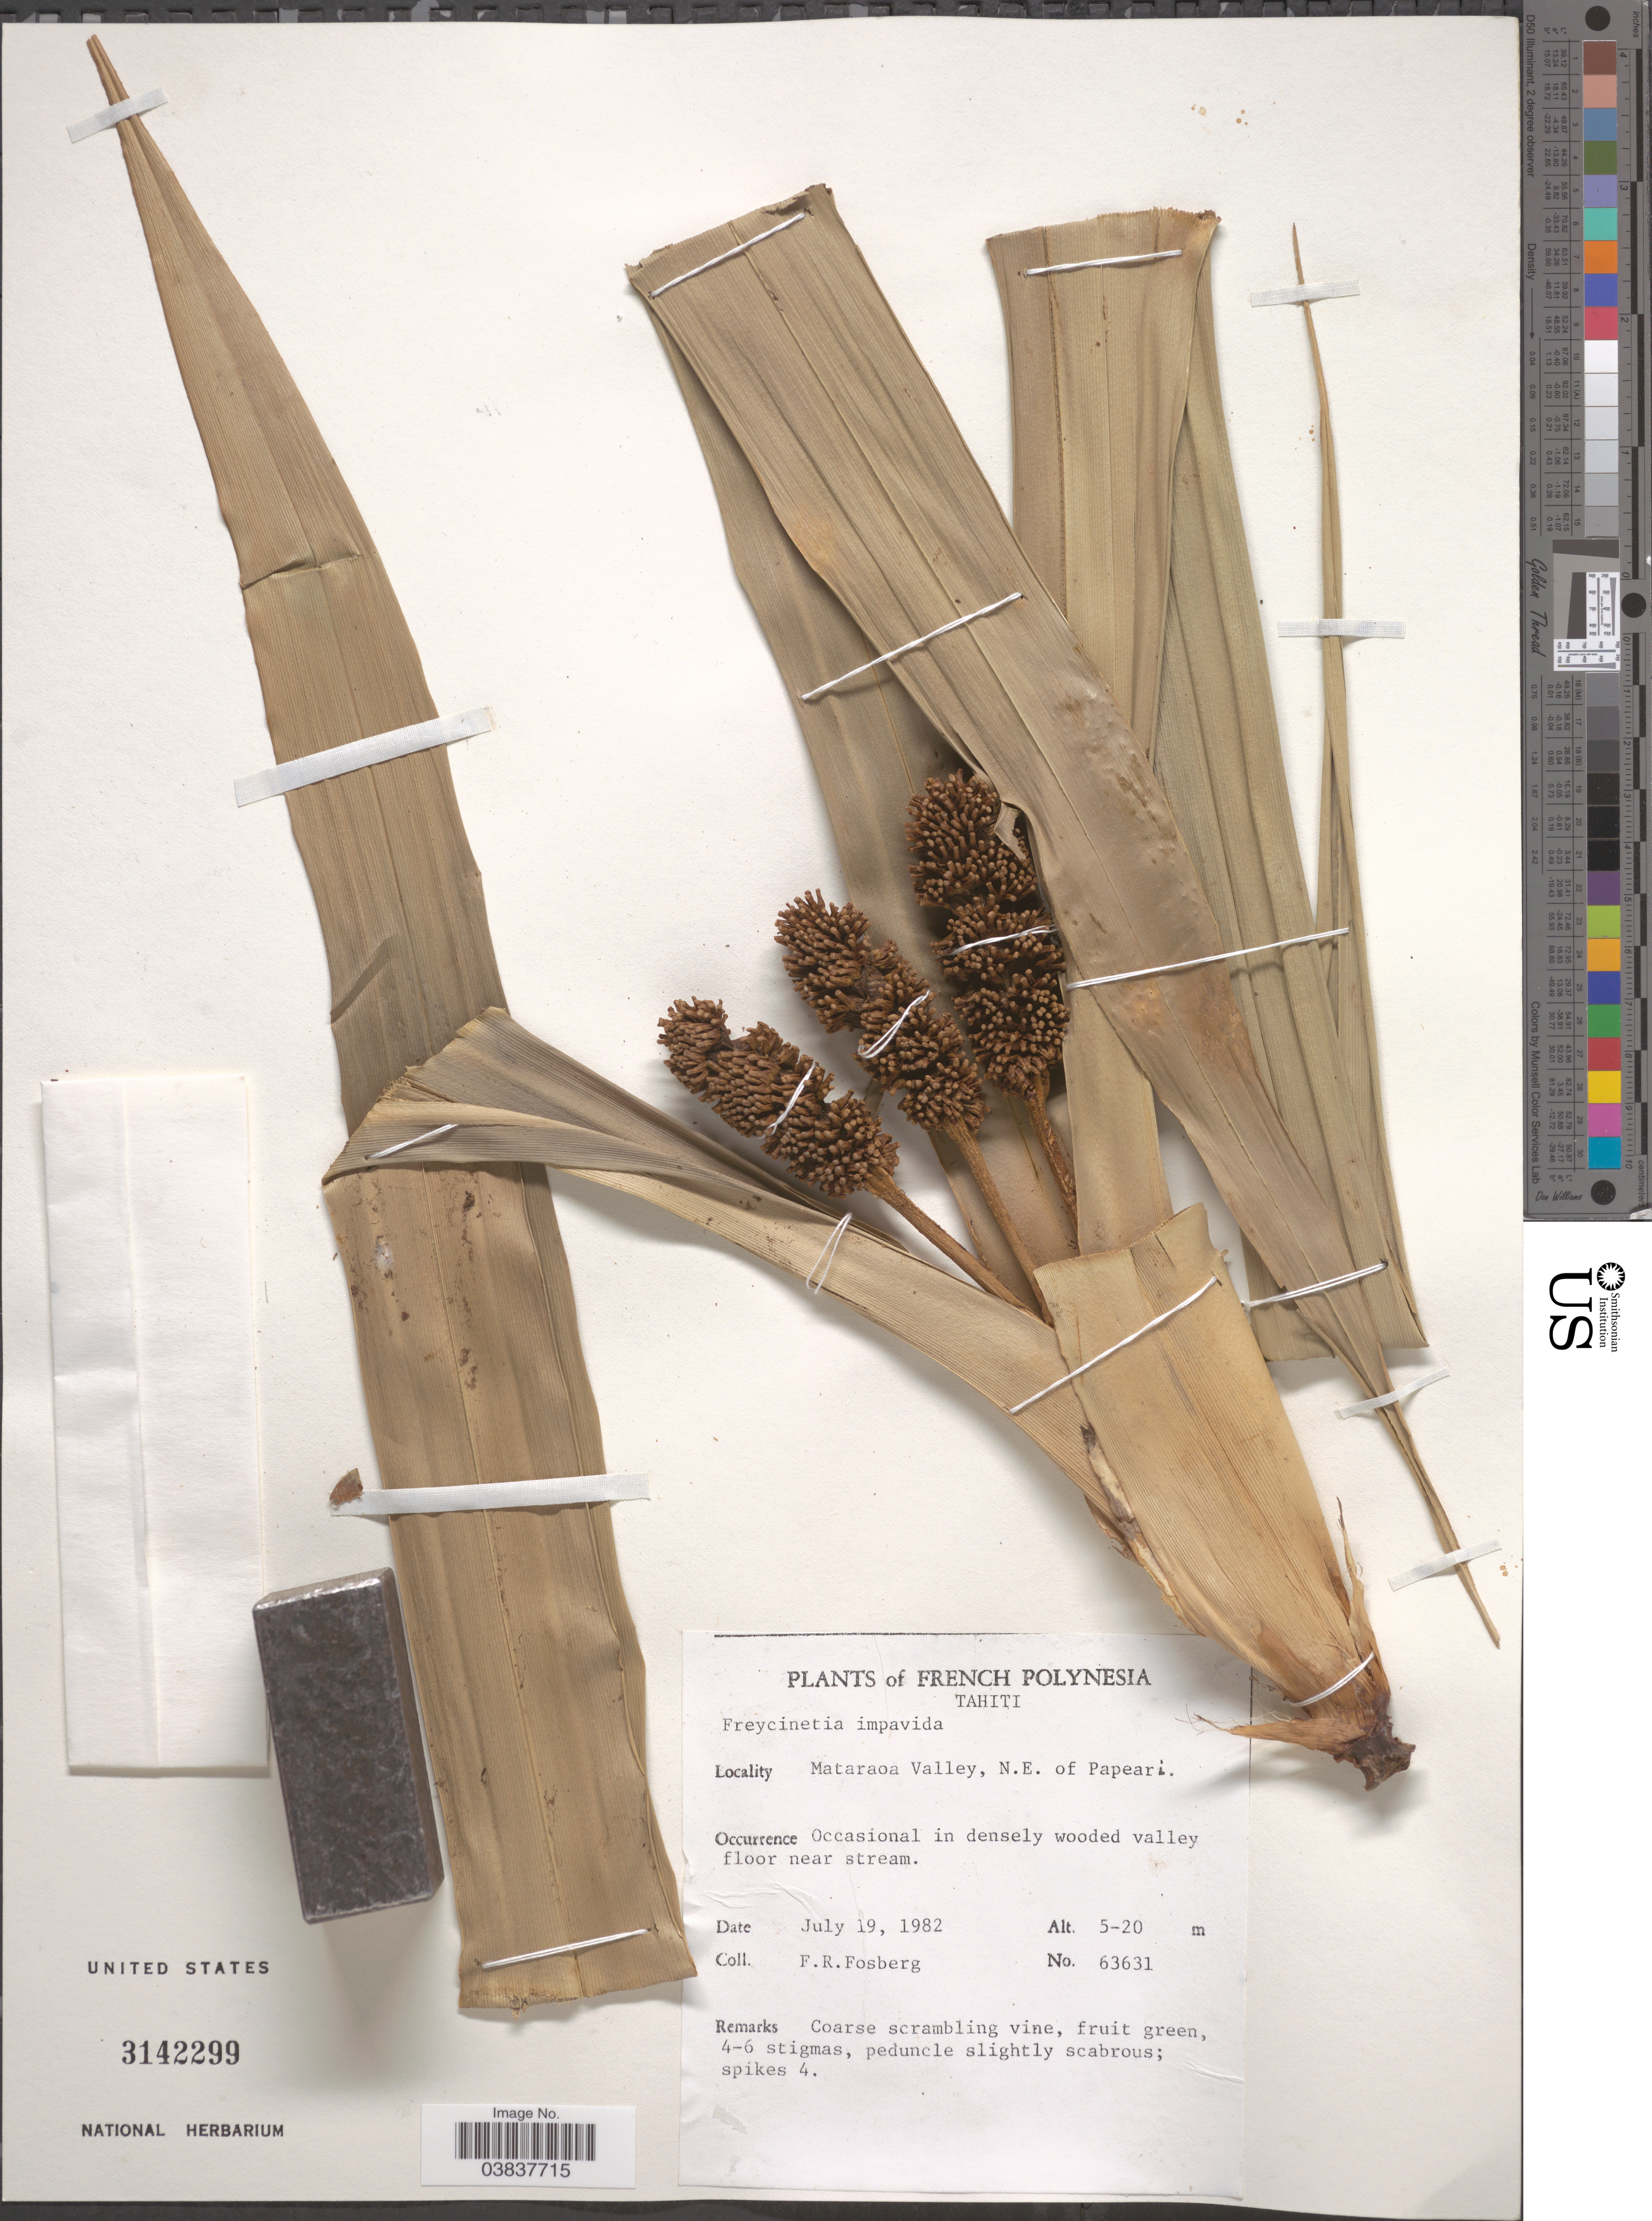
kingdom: Plantae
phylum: Tracheophyta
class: Liliopsida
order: Pandanales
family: Pandanaceae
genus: Freycinetia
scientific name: Freycinetia intermedia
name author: Merr. & L.M. Perry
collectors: F. R. Fosberg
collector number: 63631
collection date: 1982-07-19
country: French Polynesia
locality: Tahiti. Mataraoa Valley, N.E. of Papeari.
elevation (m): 5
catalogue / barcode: US 3142299